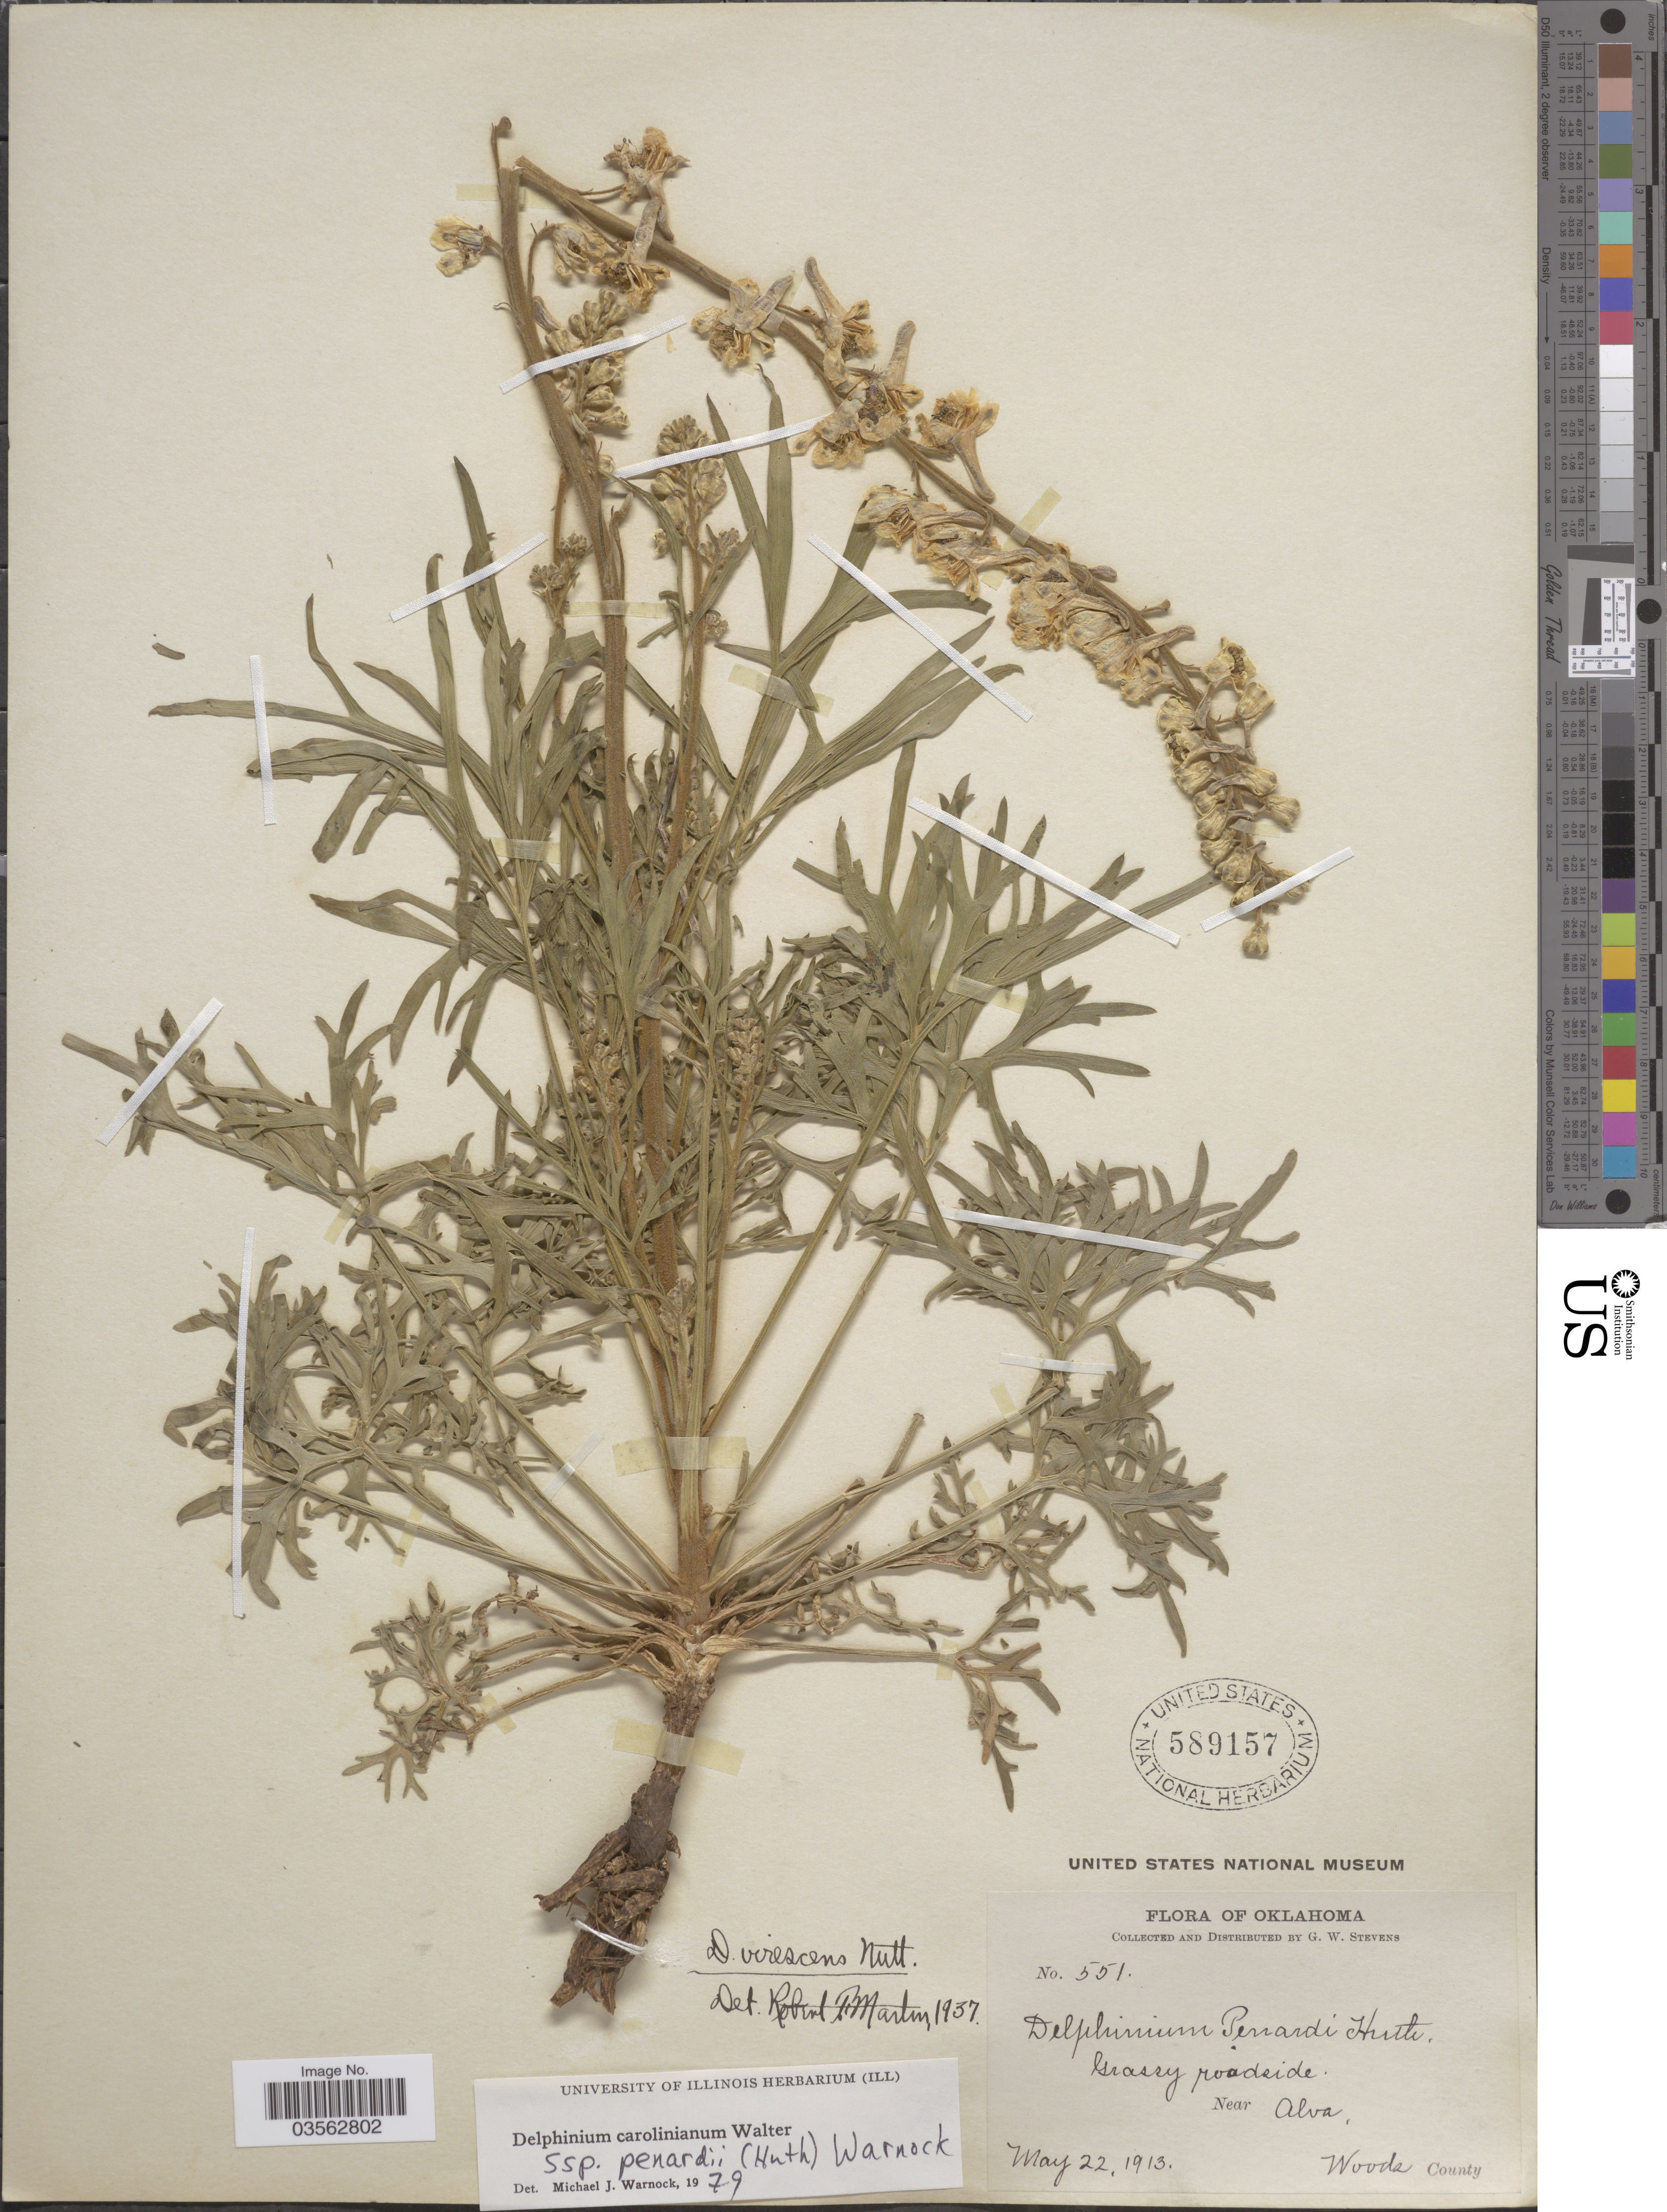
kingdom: Plantae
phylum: Tracheophyta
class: Magnoliopsida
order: Ranunculales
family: Ranunculaceae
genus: Delphinium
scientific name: Delphinium carolinianum subsp. penardii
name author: (Huth) M.J. Warnock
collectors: G. W. Stevens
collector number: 551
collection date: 1913-05-22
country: United States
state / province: Oklahoma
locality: Grassy roadside. Near Alva. Woods County.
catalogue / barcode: US 589157